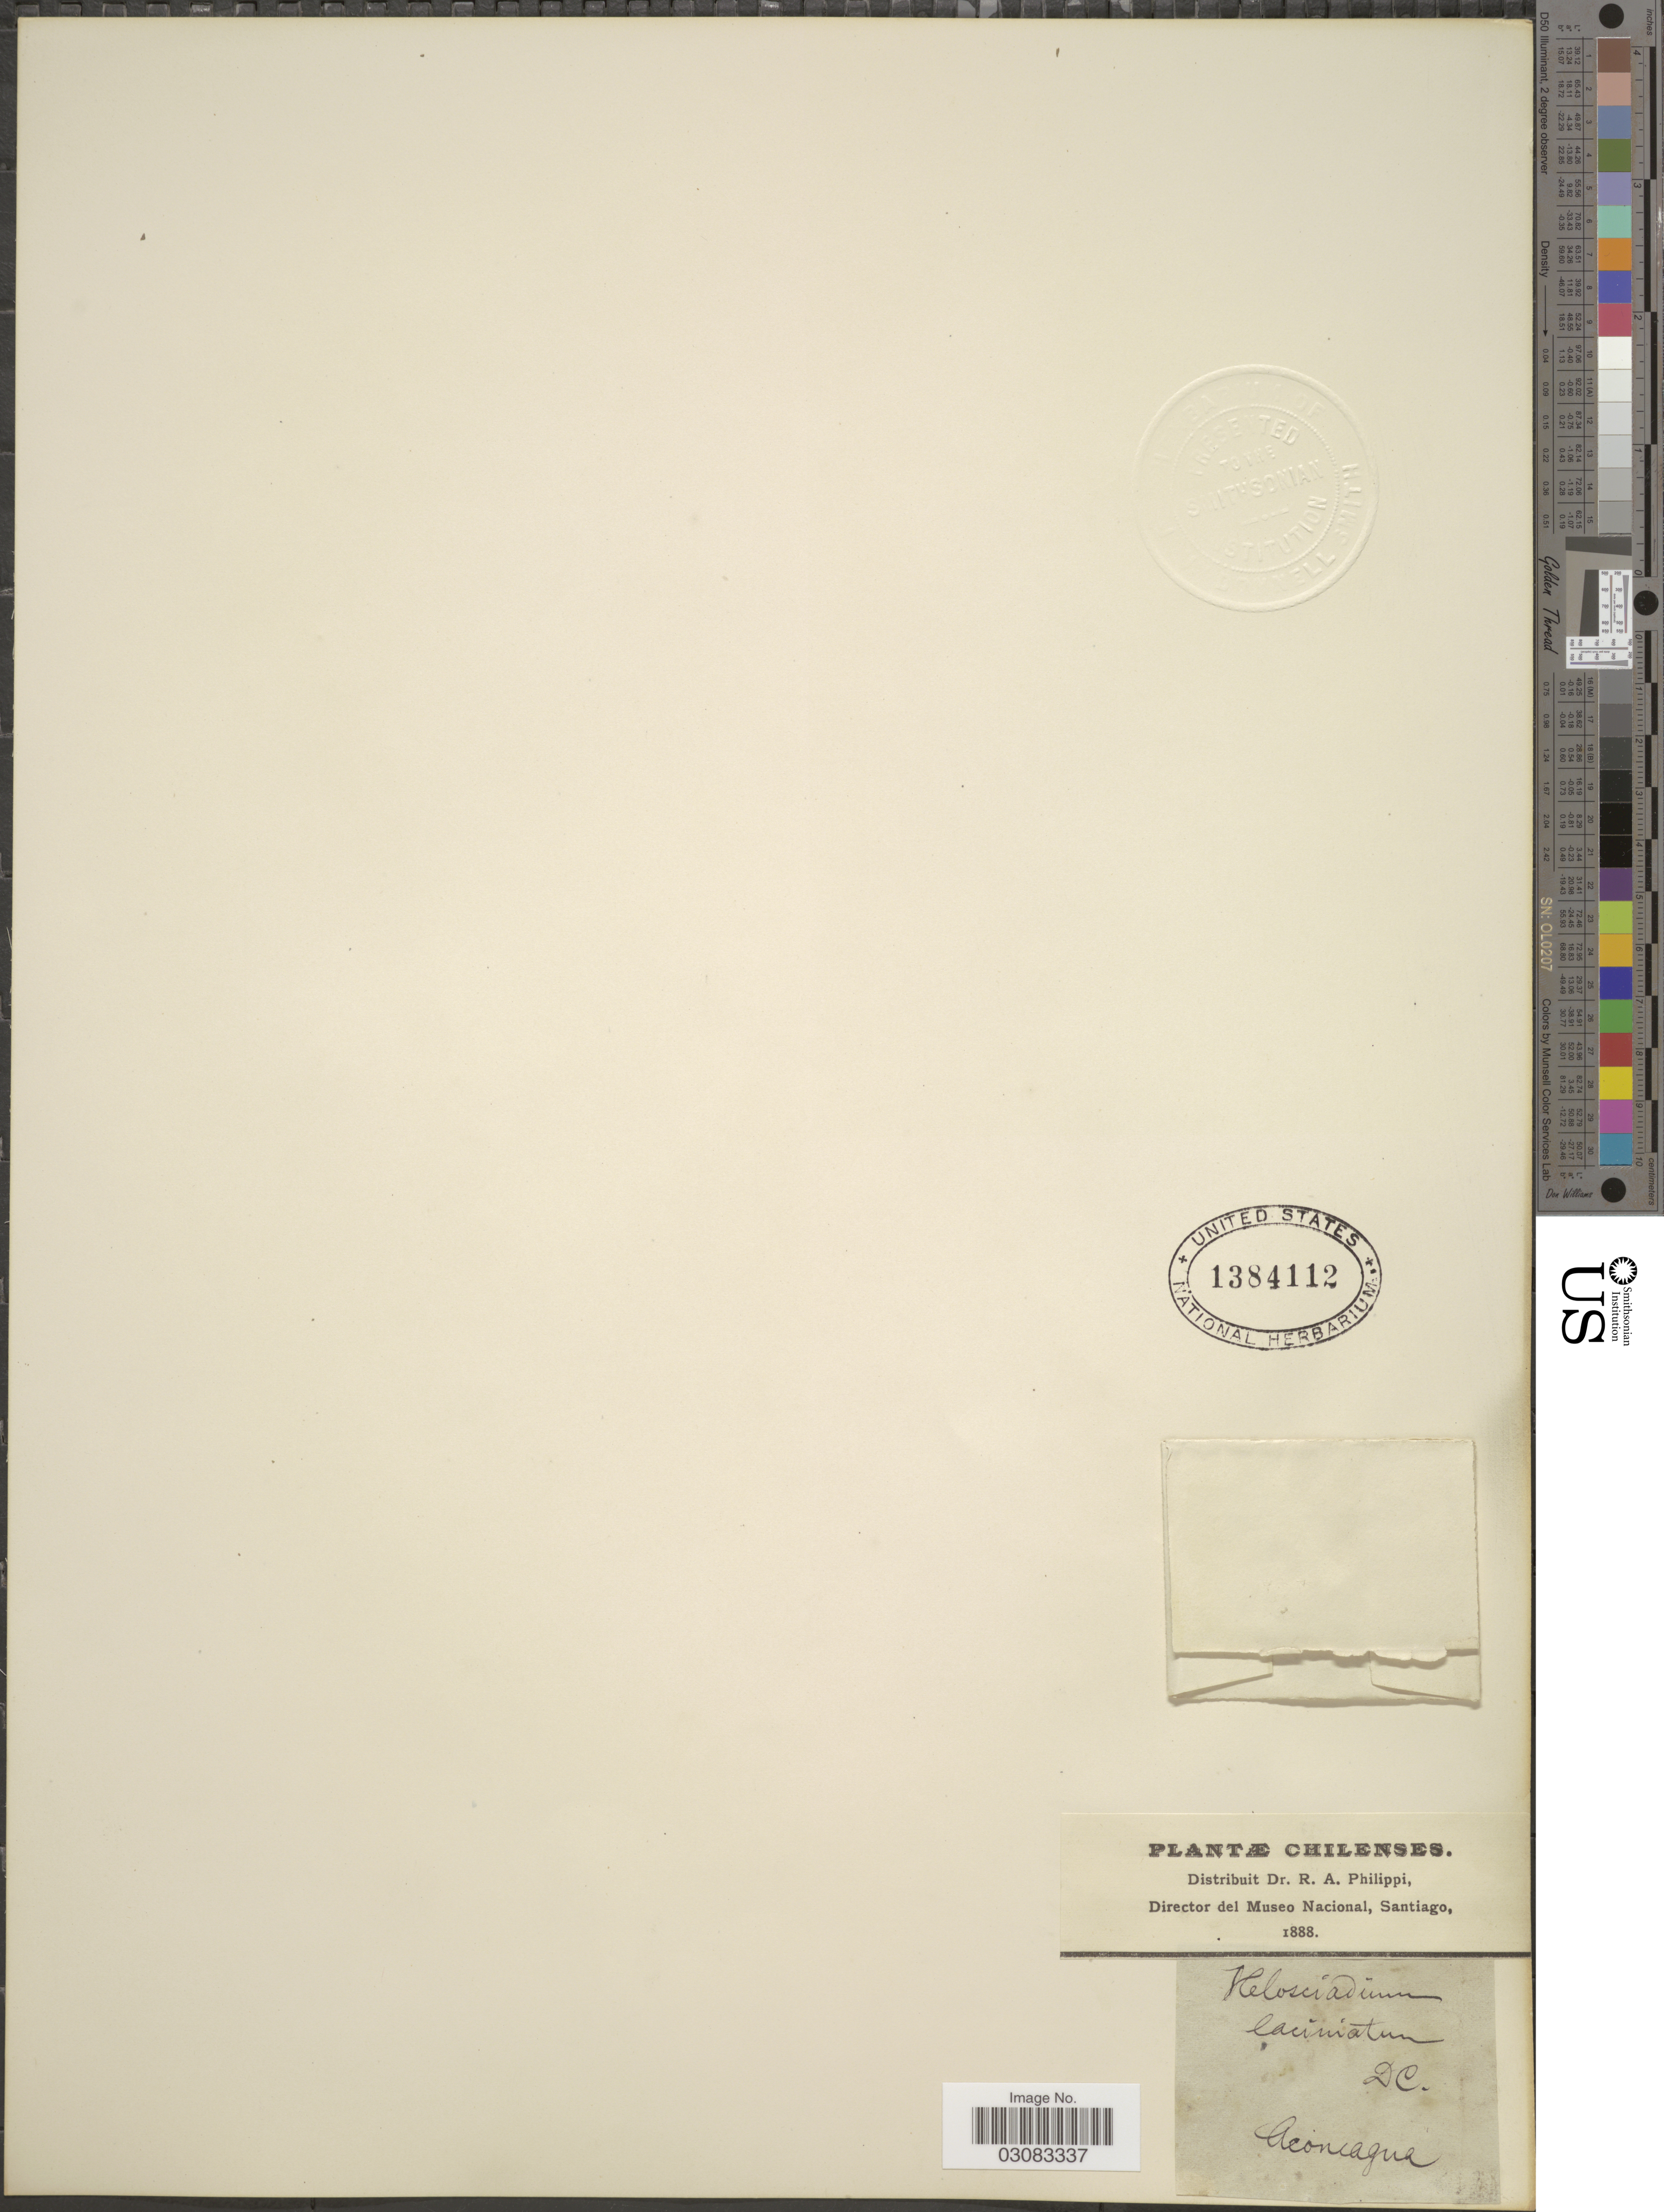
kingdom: Plantae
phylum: Tracheophyta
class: Magnoliopsida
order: Apiales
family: Apiaceae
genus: Cyclospermum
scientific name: Cyclospermum laciniatum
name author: (DC.) Constance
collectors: ex. herb. R.A. Philippi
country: Chile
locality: Aconcagua.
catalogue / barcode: US 1384112